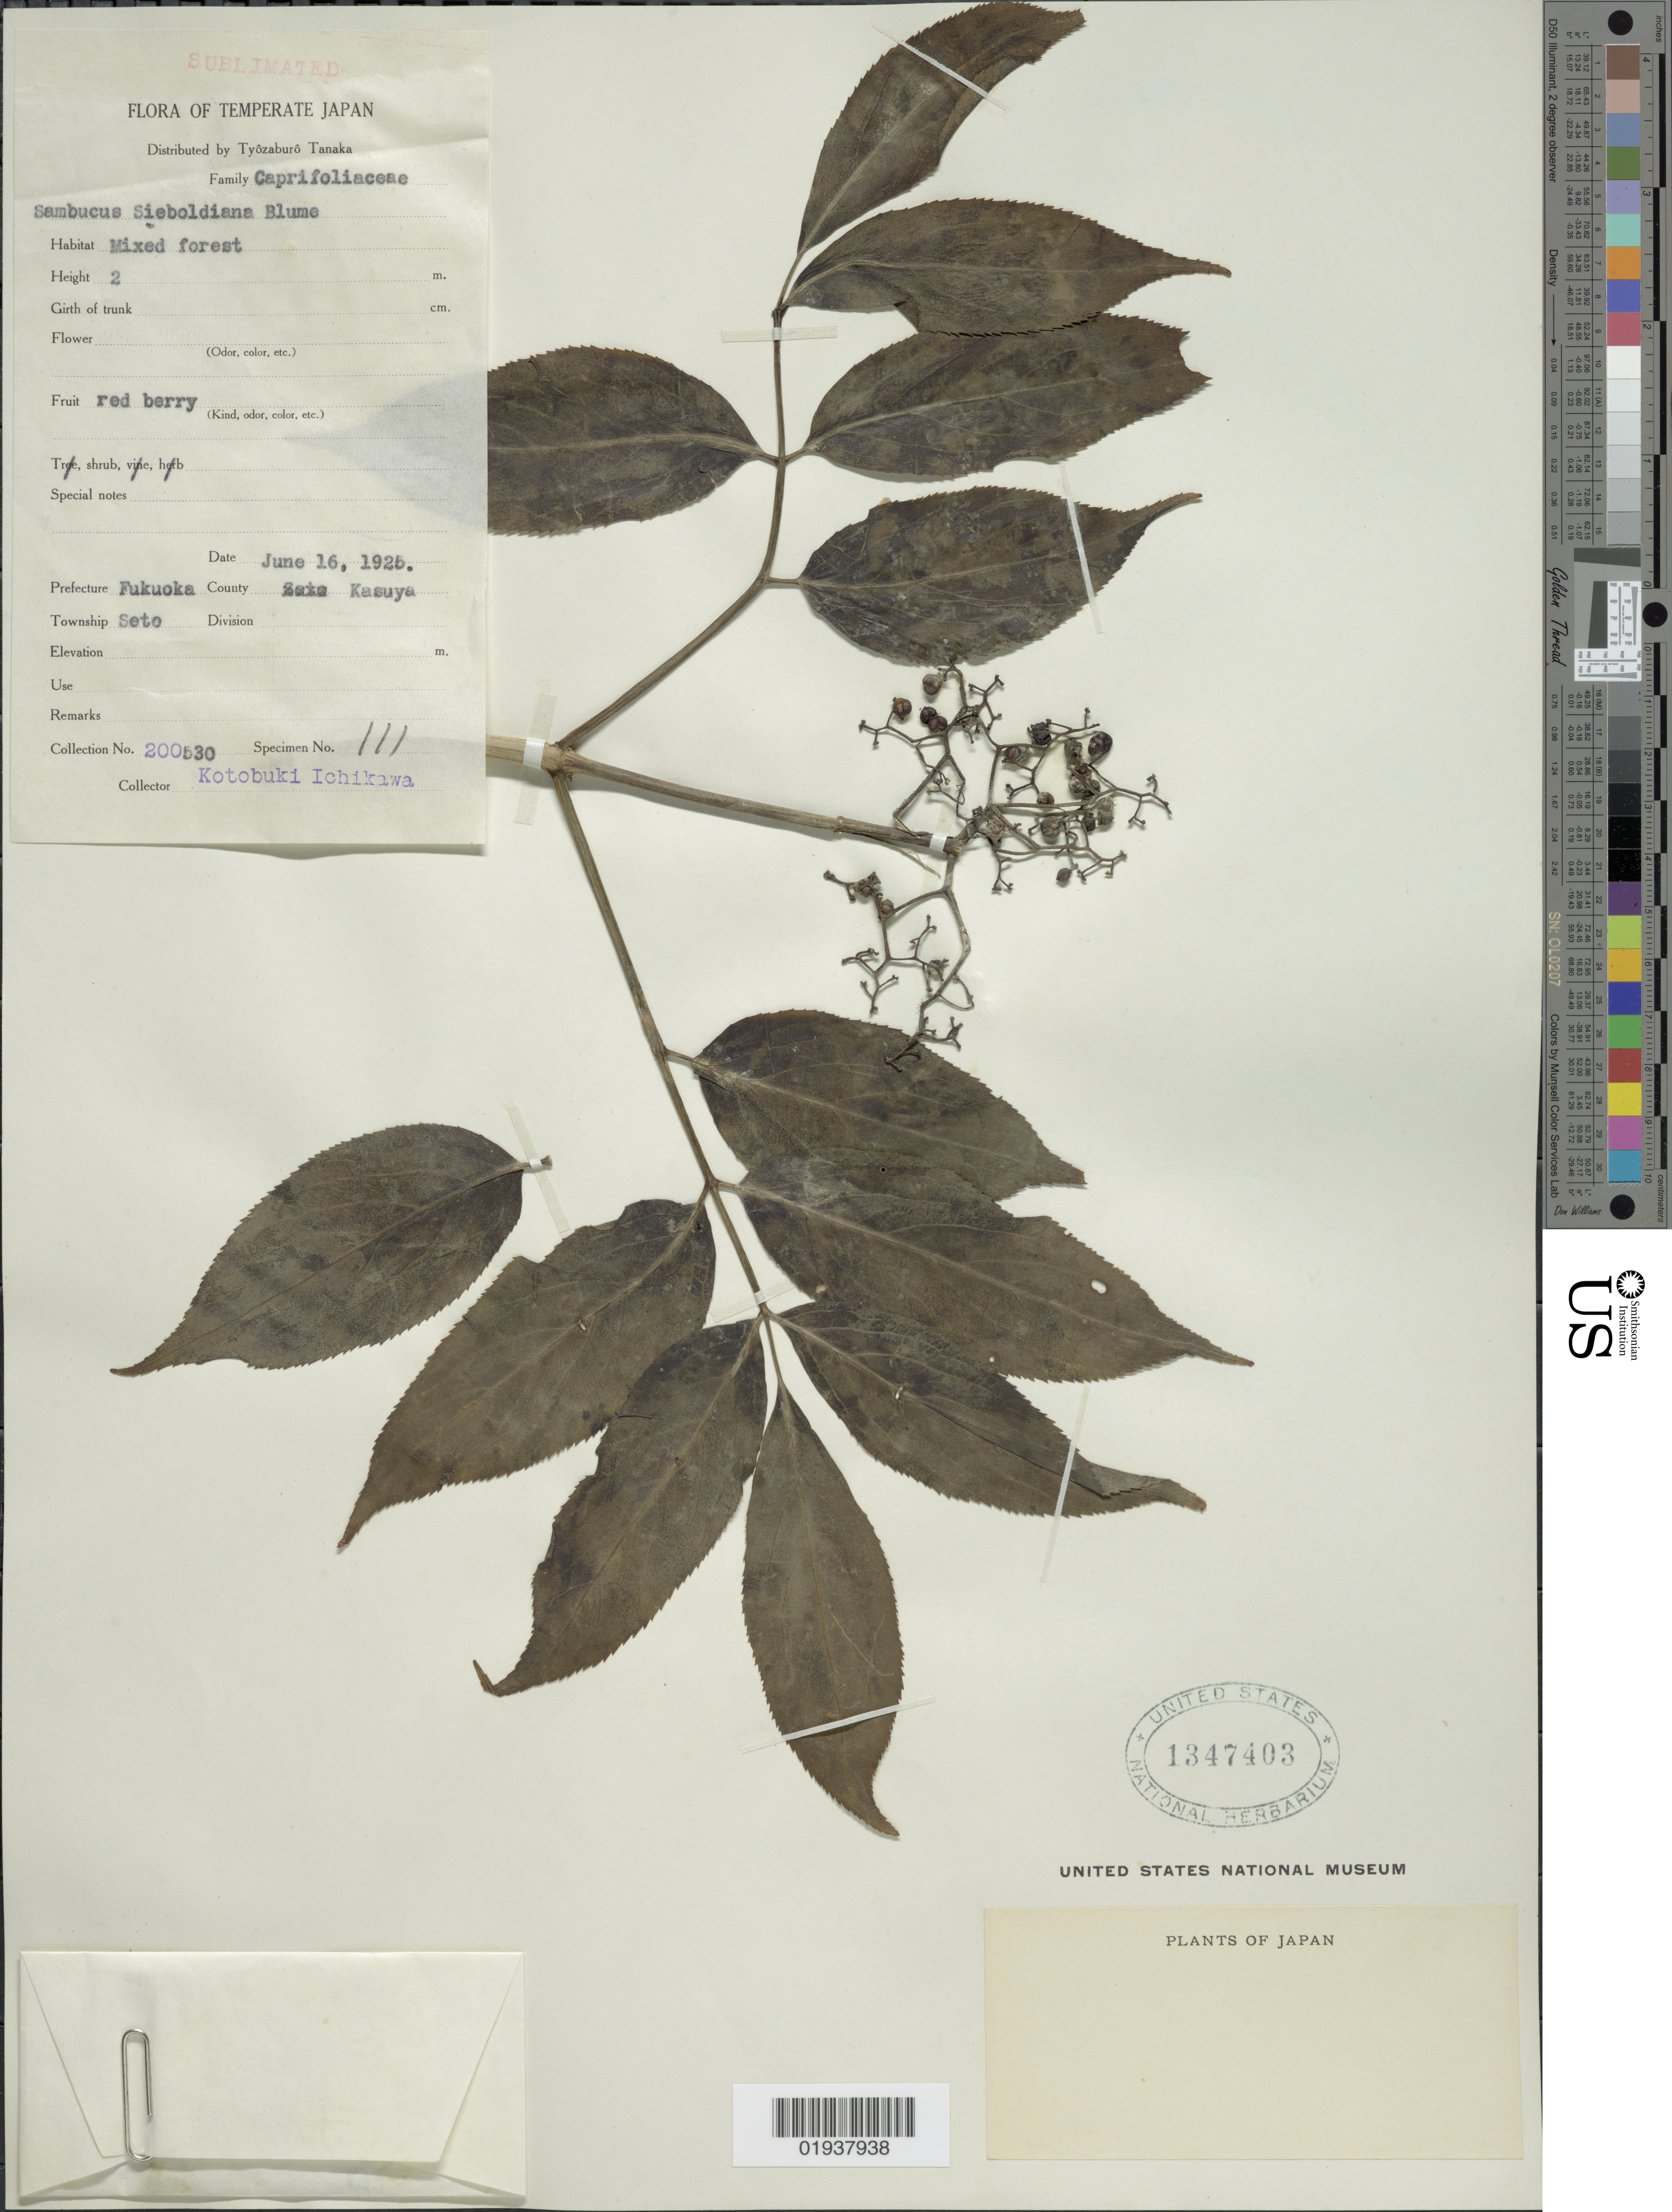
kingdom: Plantae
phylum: Tracheophyta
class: Magnoliopsida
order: Dipsacales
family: Viburnaceae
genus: Sambucus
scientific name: Sambucus racemosa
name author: L.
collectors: K. Ichikawa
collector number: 200530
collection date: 1925-06-16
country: Japan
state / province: Hukuoka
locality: Prefecture Fukuoka, County Kasuya, Township Seto, Temperate Japan.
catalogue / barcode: US 1347403